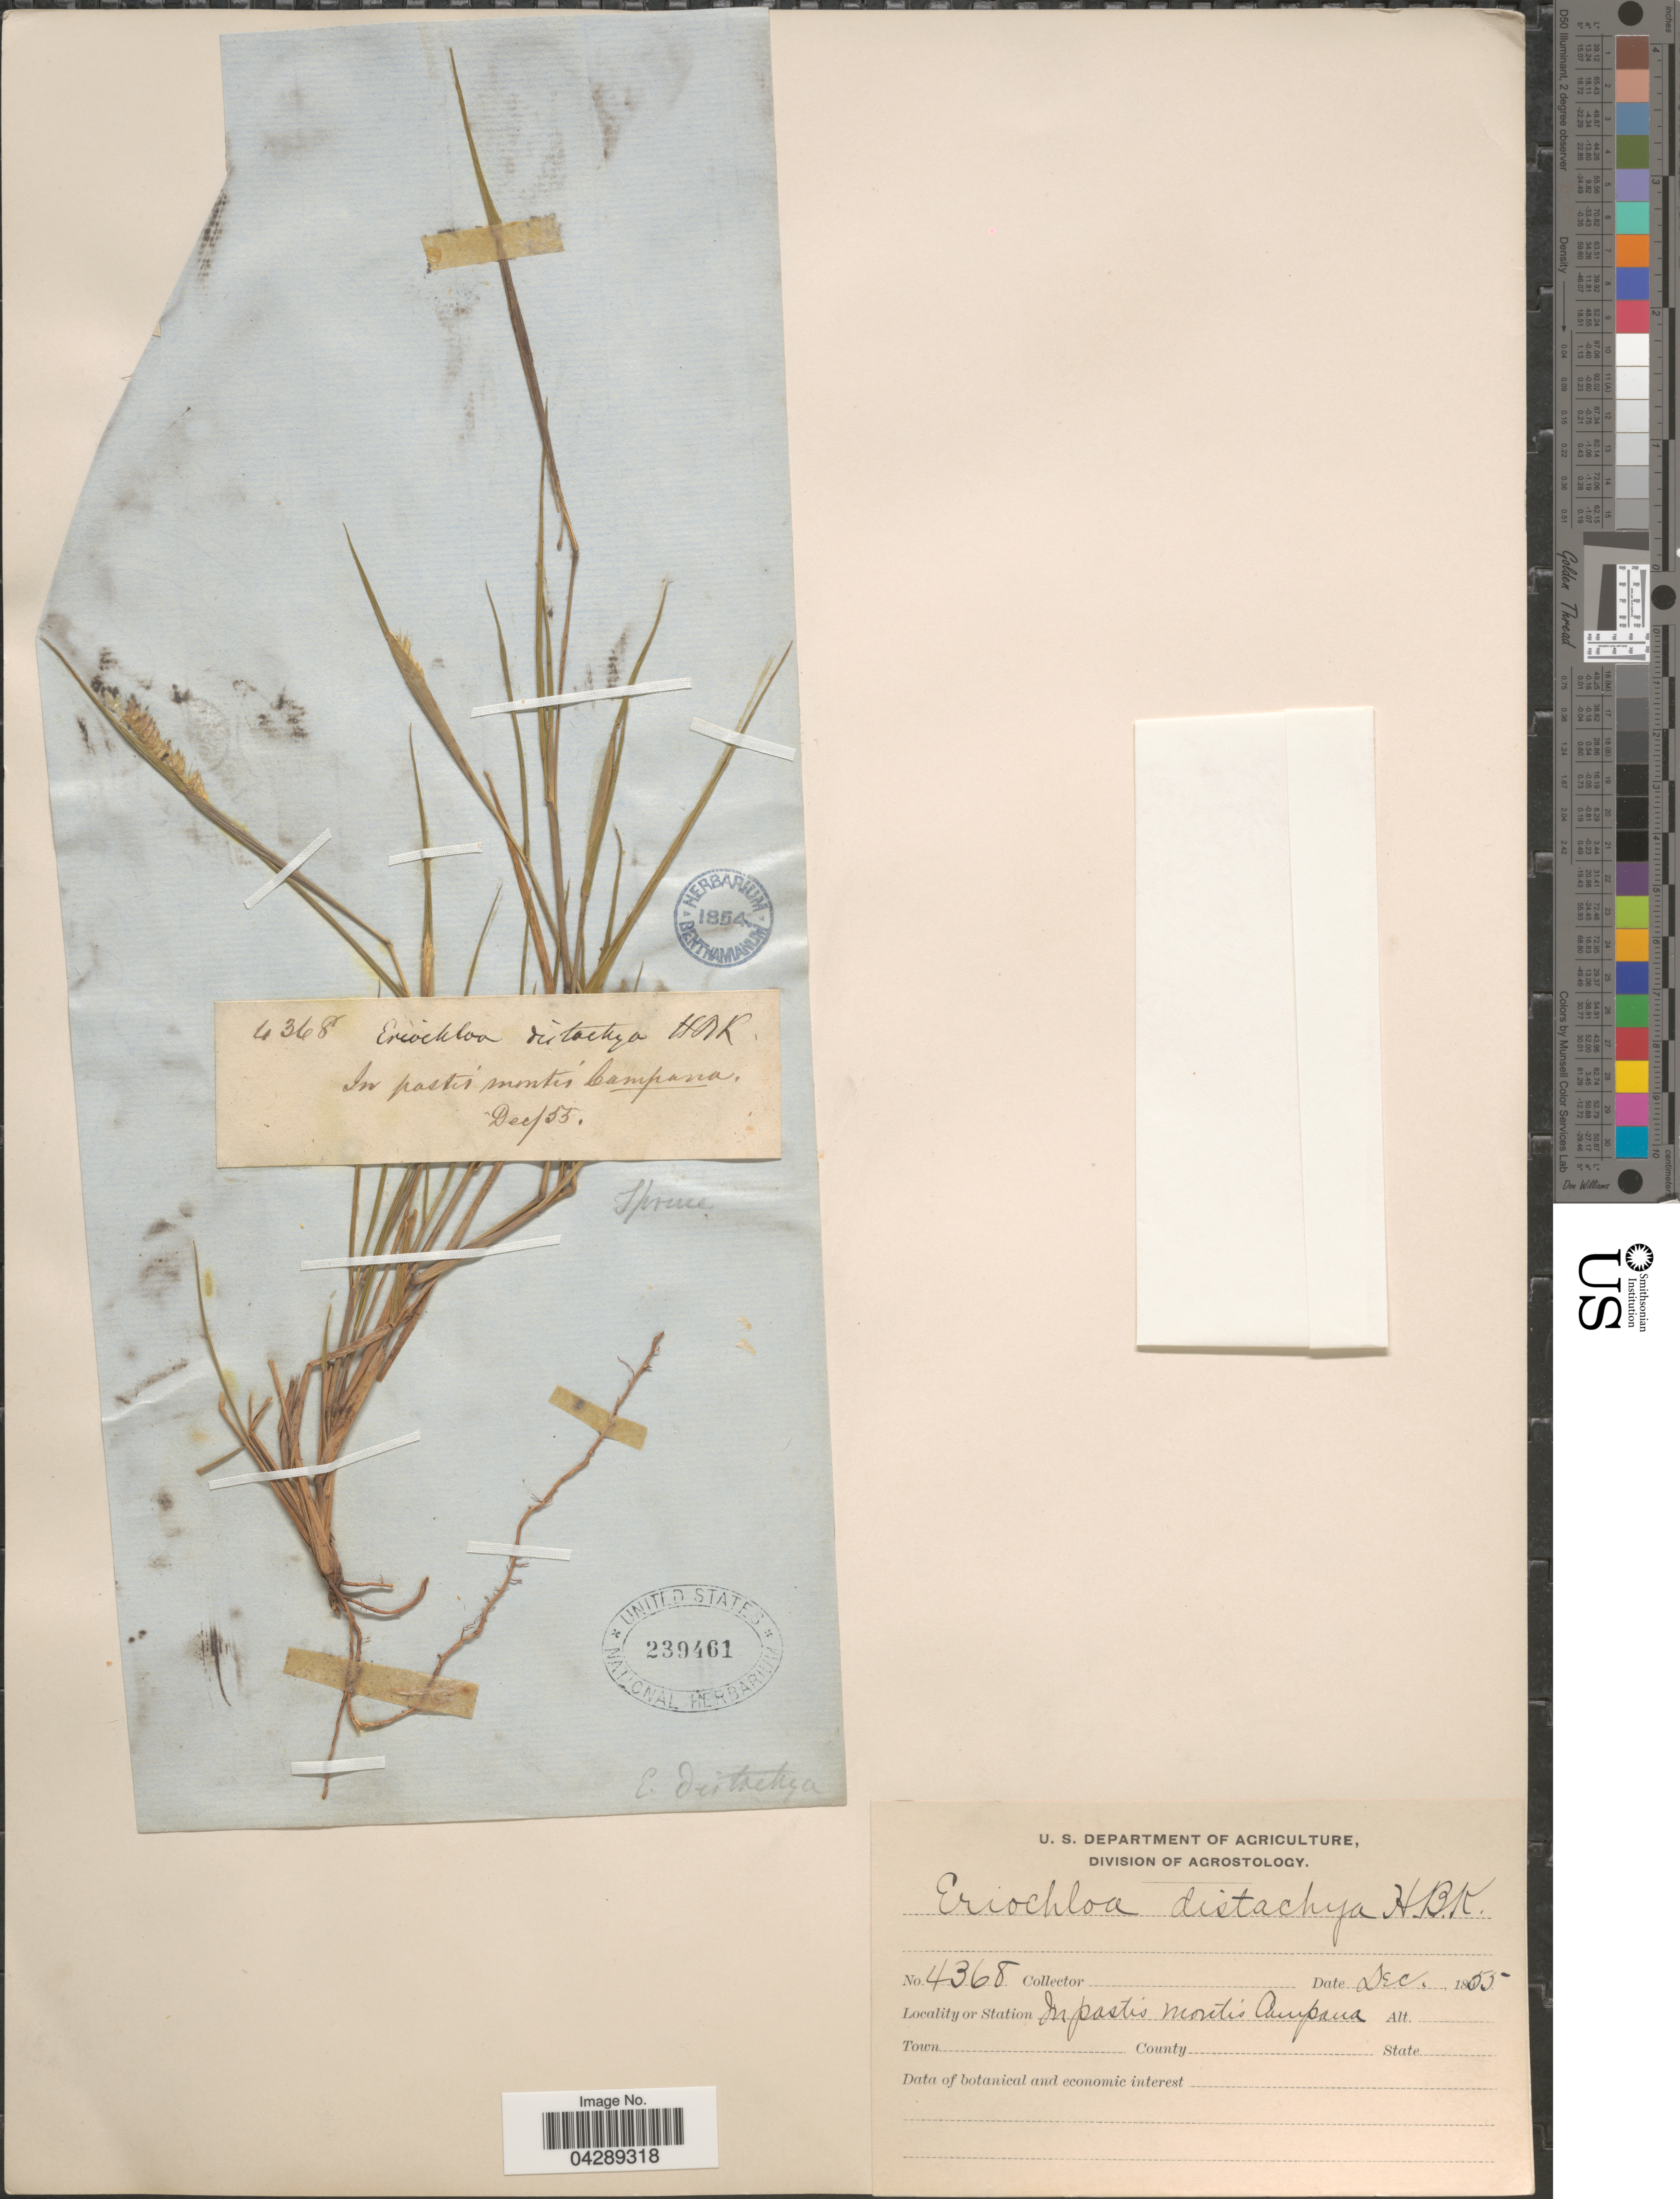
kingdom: Plantae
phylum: Tracheophyta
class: Liliopsida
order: Poales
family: Poaceae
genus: Eriochloa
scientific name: Eriochloa distachya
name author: Kunth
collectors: -. Spruce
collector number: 4368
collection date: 1855-12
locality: In pastis montis Campana.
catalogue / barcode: US 239461